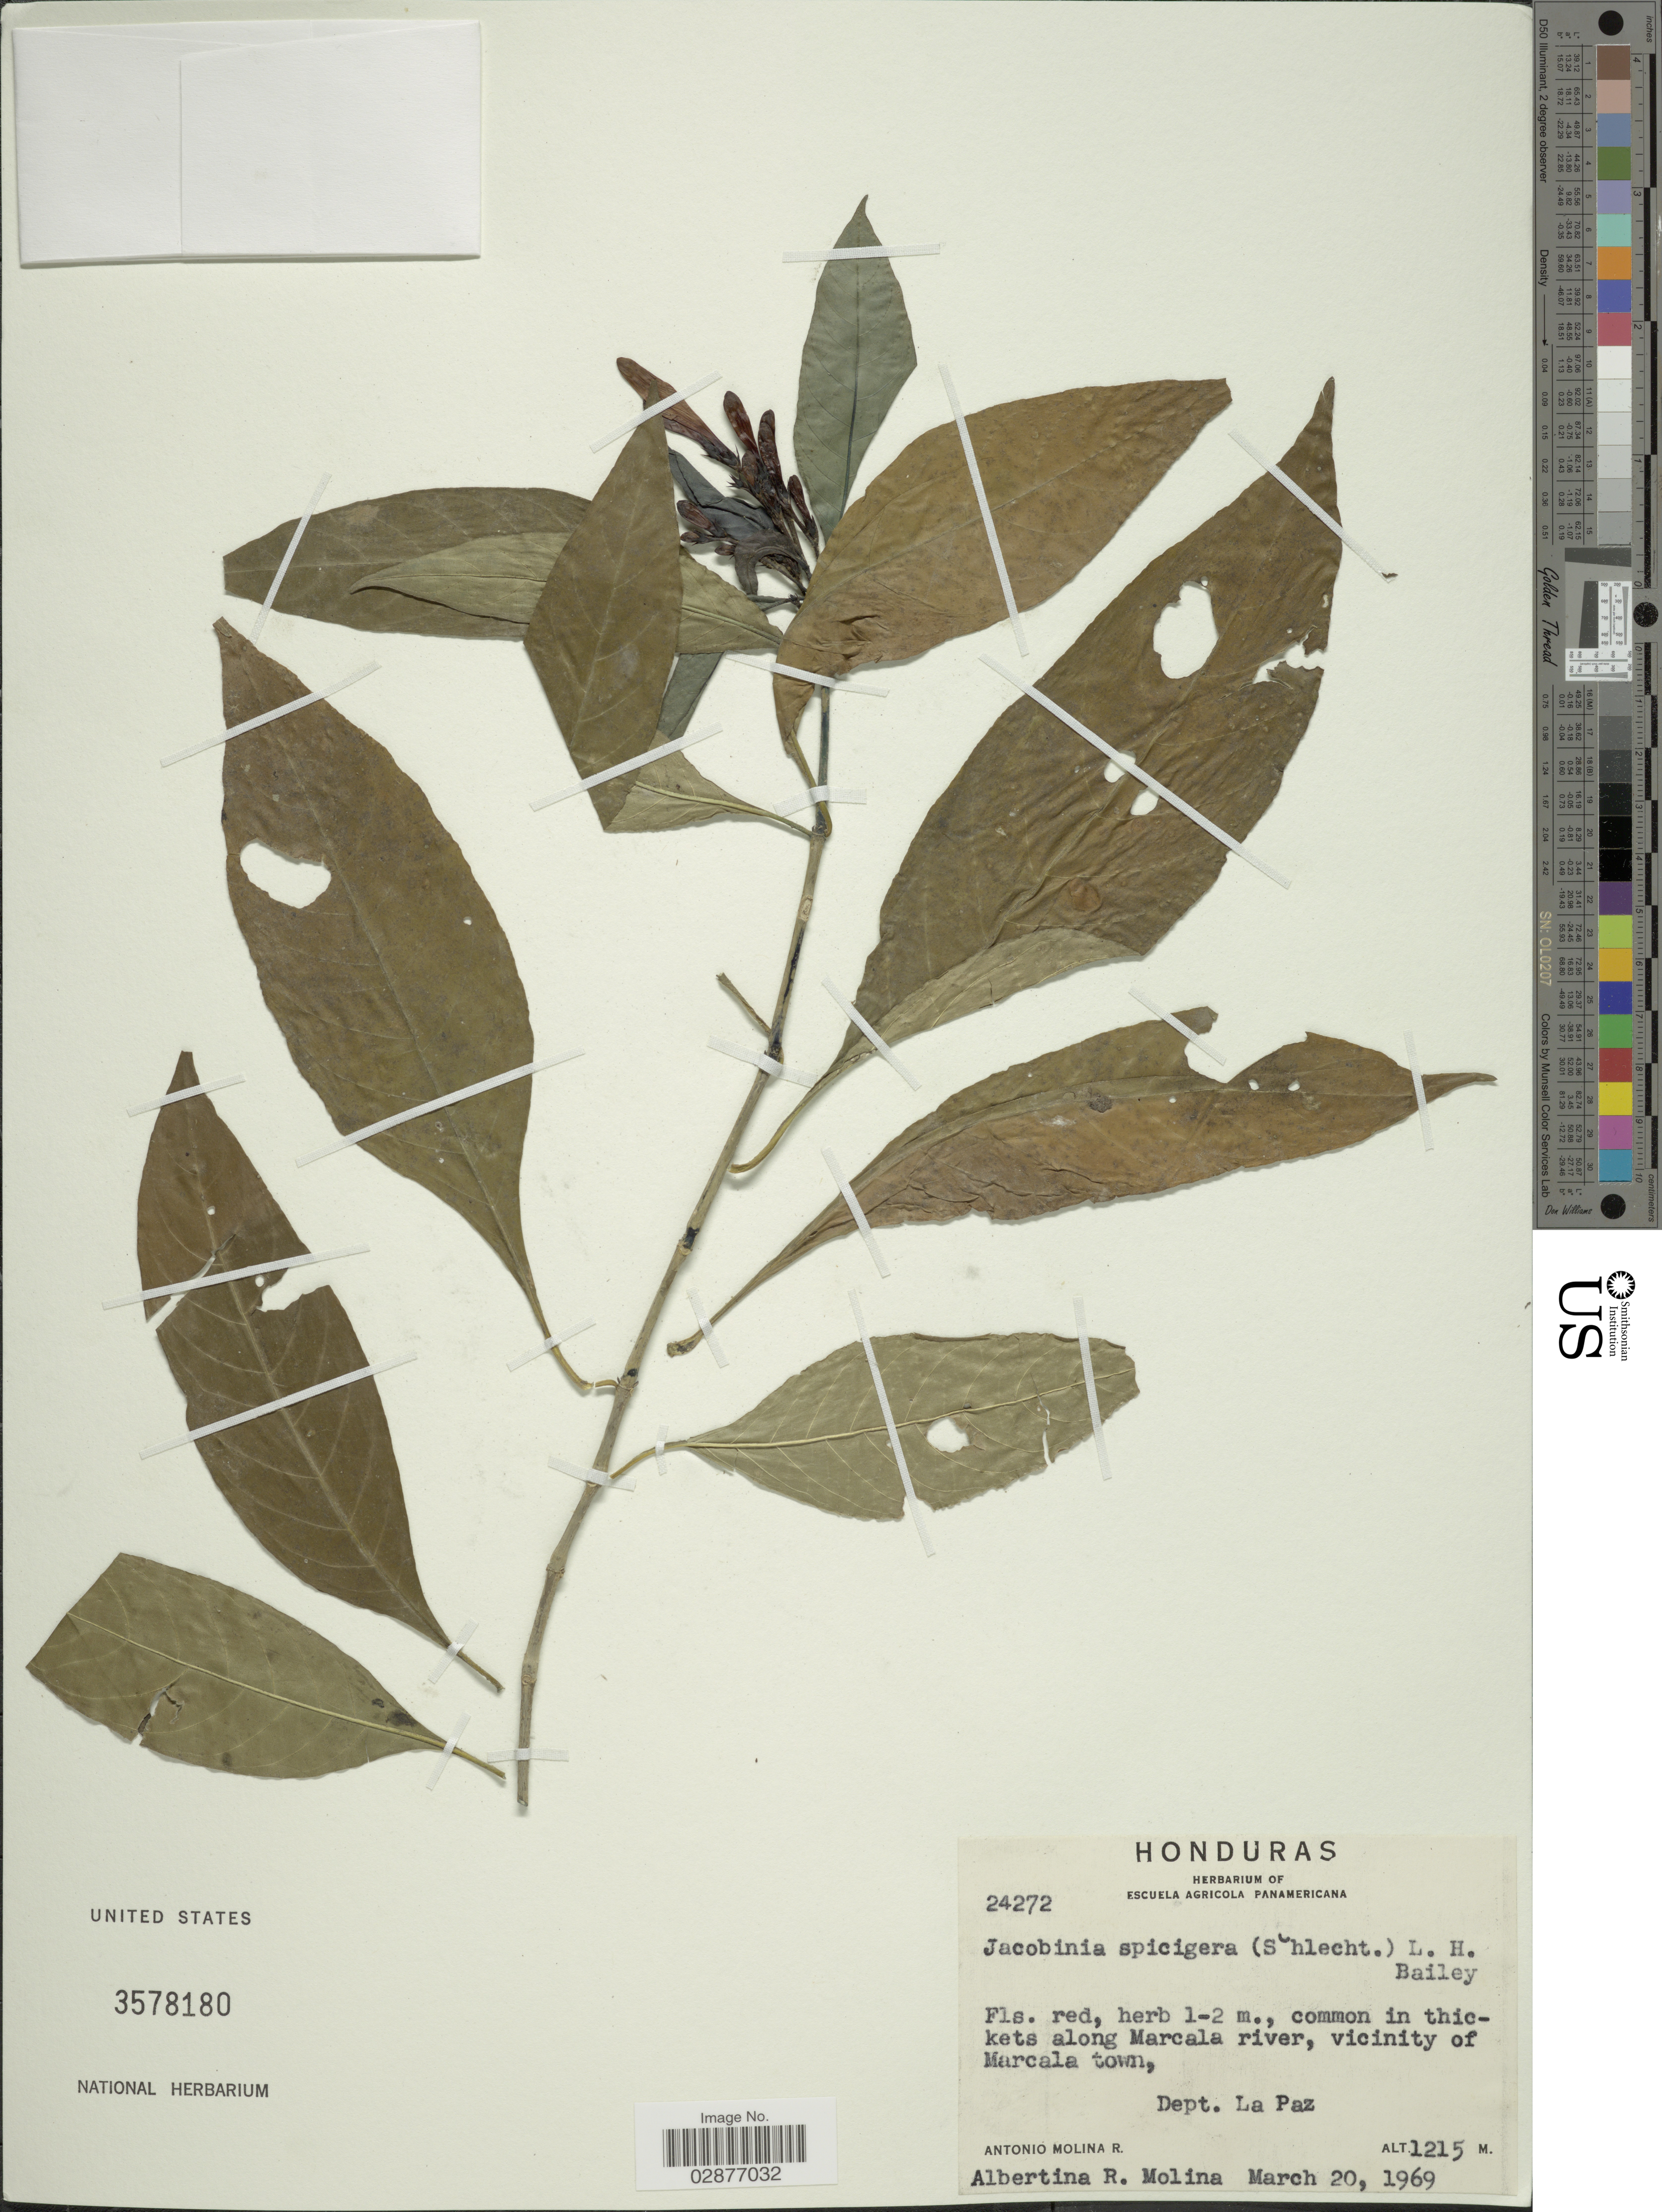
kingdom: Plantae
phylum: Tracheophyta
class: Magnoliopsida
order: Lamiales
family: Acanthaceae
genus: Justicia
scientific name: Justicia spicigera 'Sidicaro'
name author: Schltdl.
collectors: A. Molina R. & A. R. Molina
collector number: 24272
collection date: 1969-03-20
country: Honduras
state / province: La Paz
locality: Common in thickets along Marcala river, vicinity of Marcala town, Dept. La Paz.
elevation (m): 1215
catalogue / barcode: US 3578180